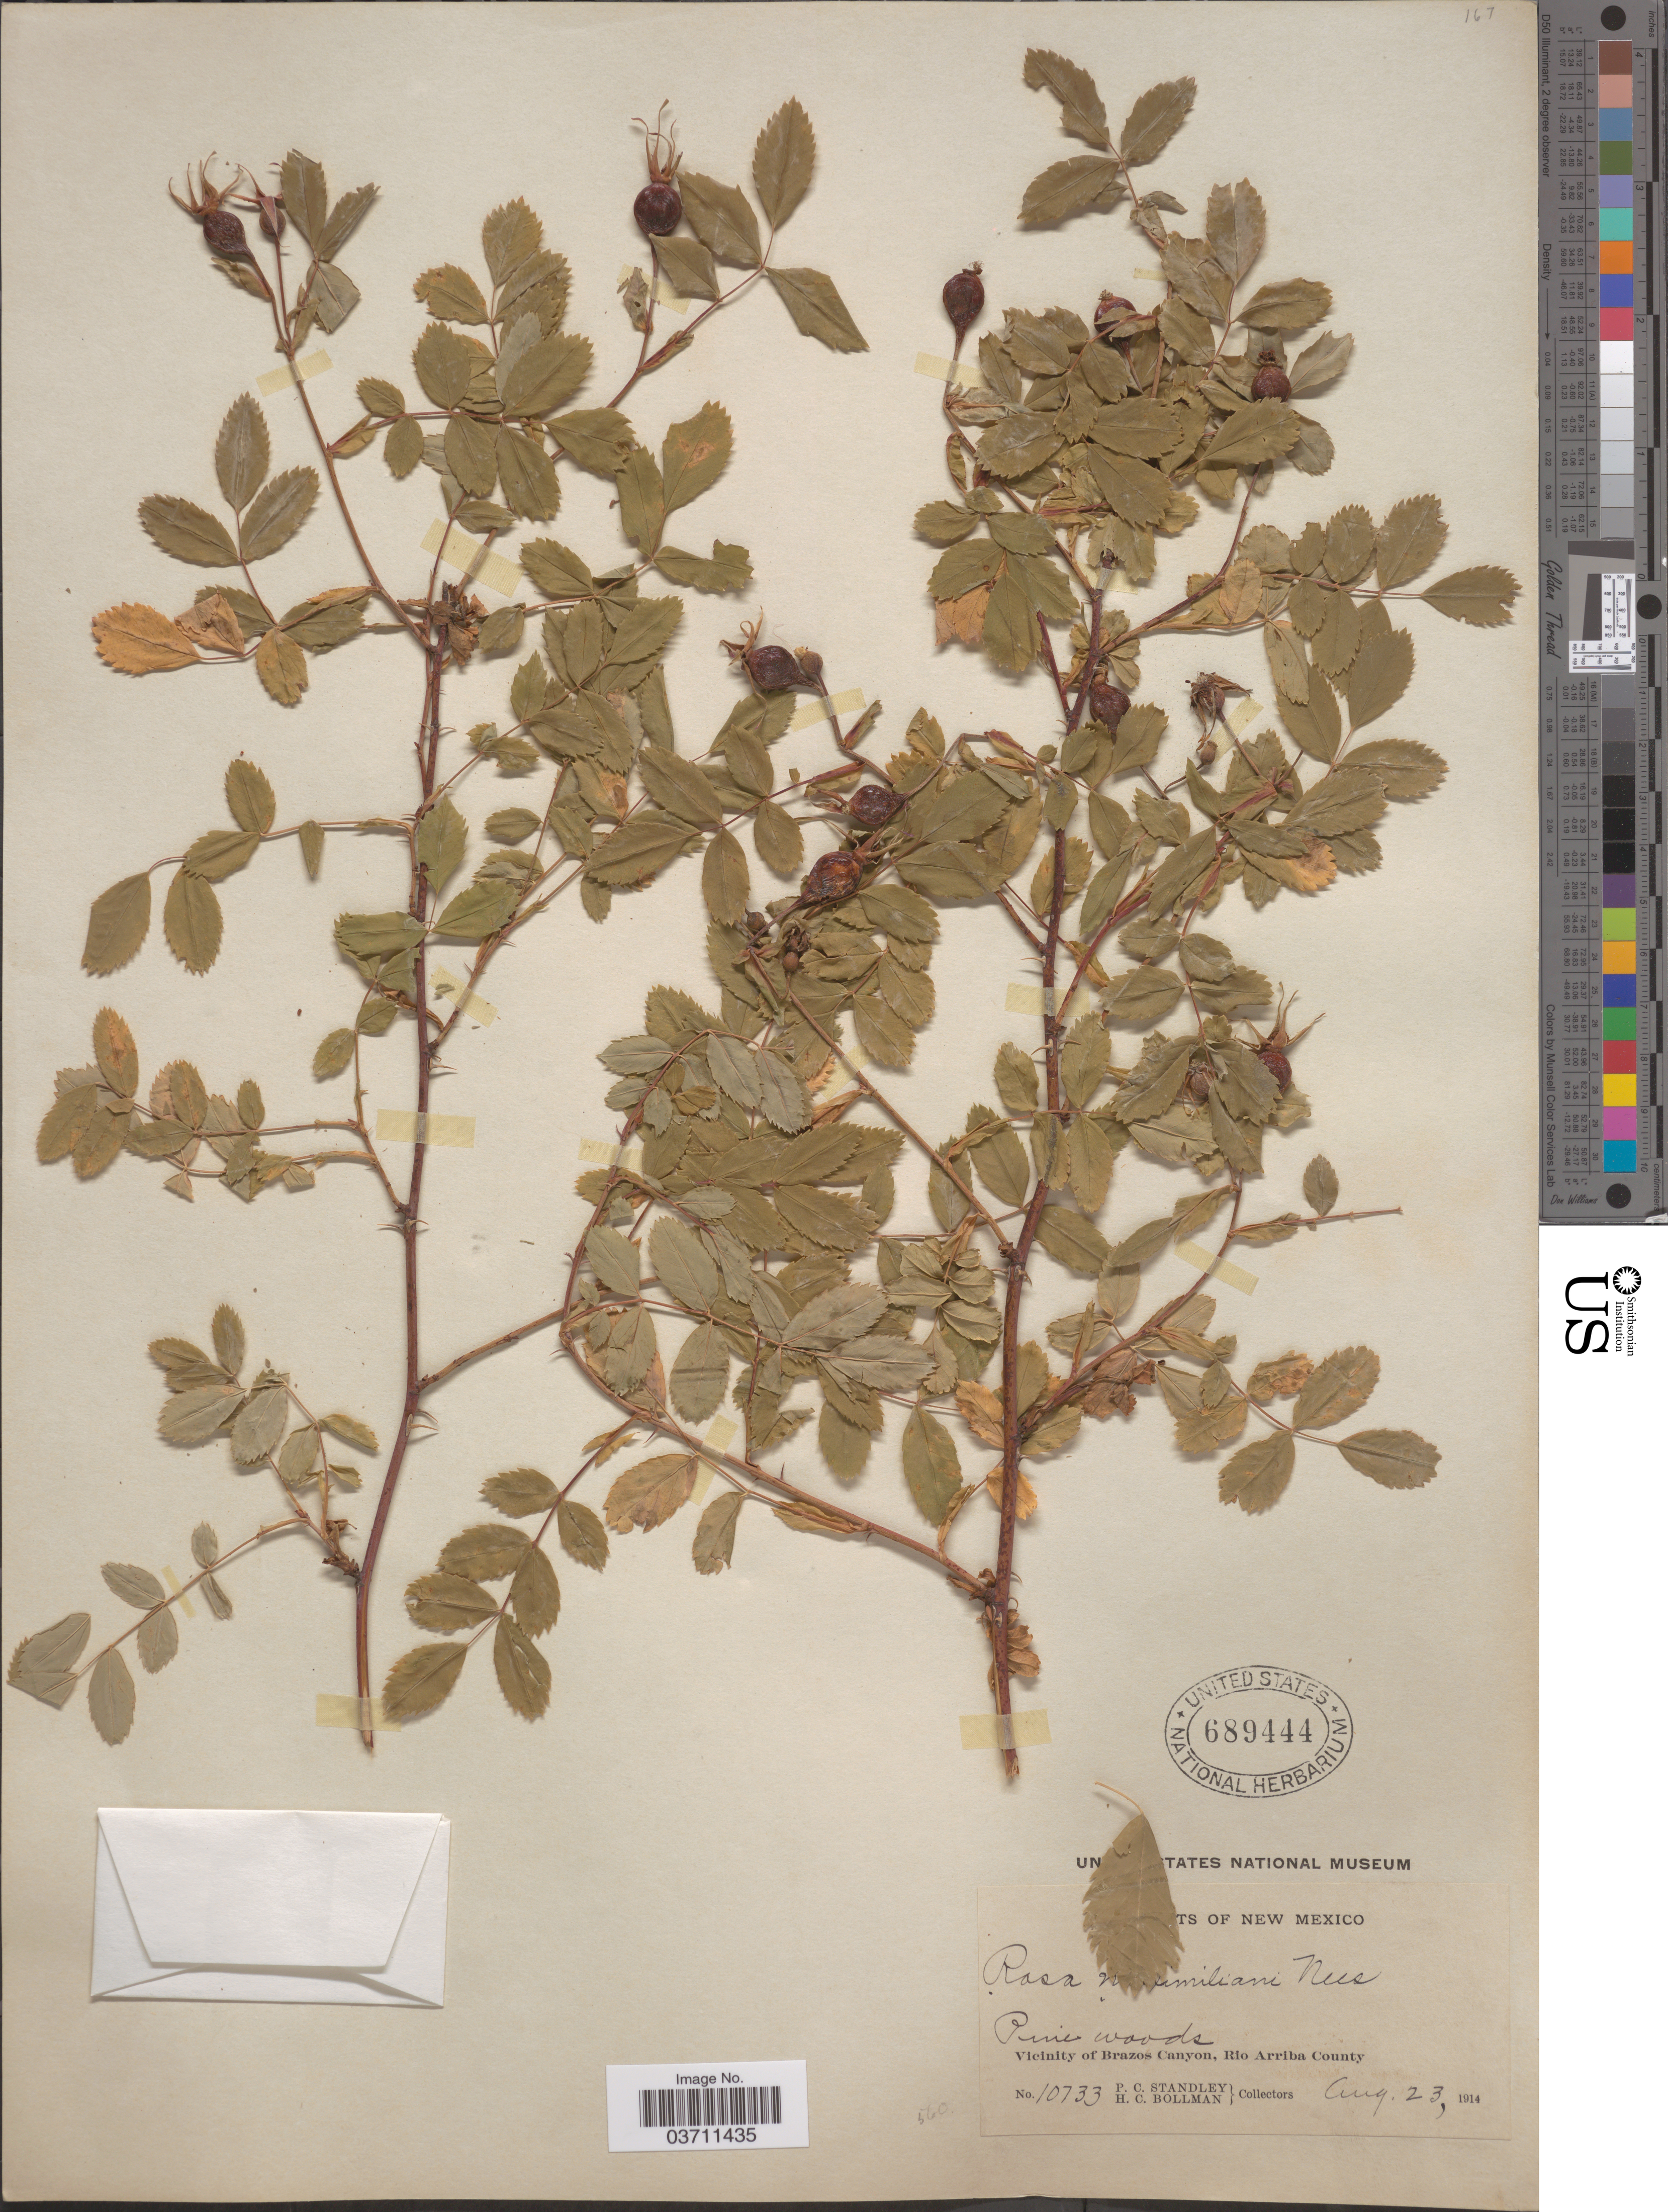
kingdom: Plantae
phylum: Tracheophyta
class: Magnoliopsida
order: Rosales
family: Rosaceae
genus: Rosa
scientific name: Rosa maximiliani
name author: Nees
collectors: P. C. Standley & H. C. Bollman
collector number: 10733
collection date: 1914-08-23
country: United States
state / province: New Mexico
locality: Vicinity of Brazos Canyon, Rio Arriba County.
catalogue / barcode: US 689444